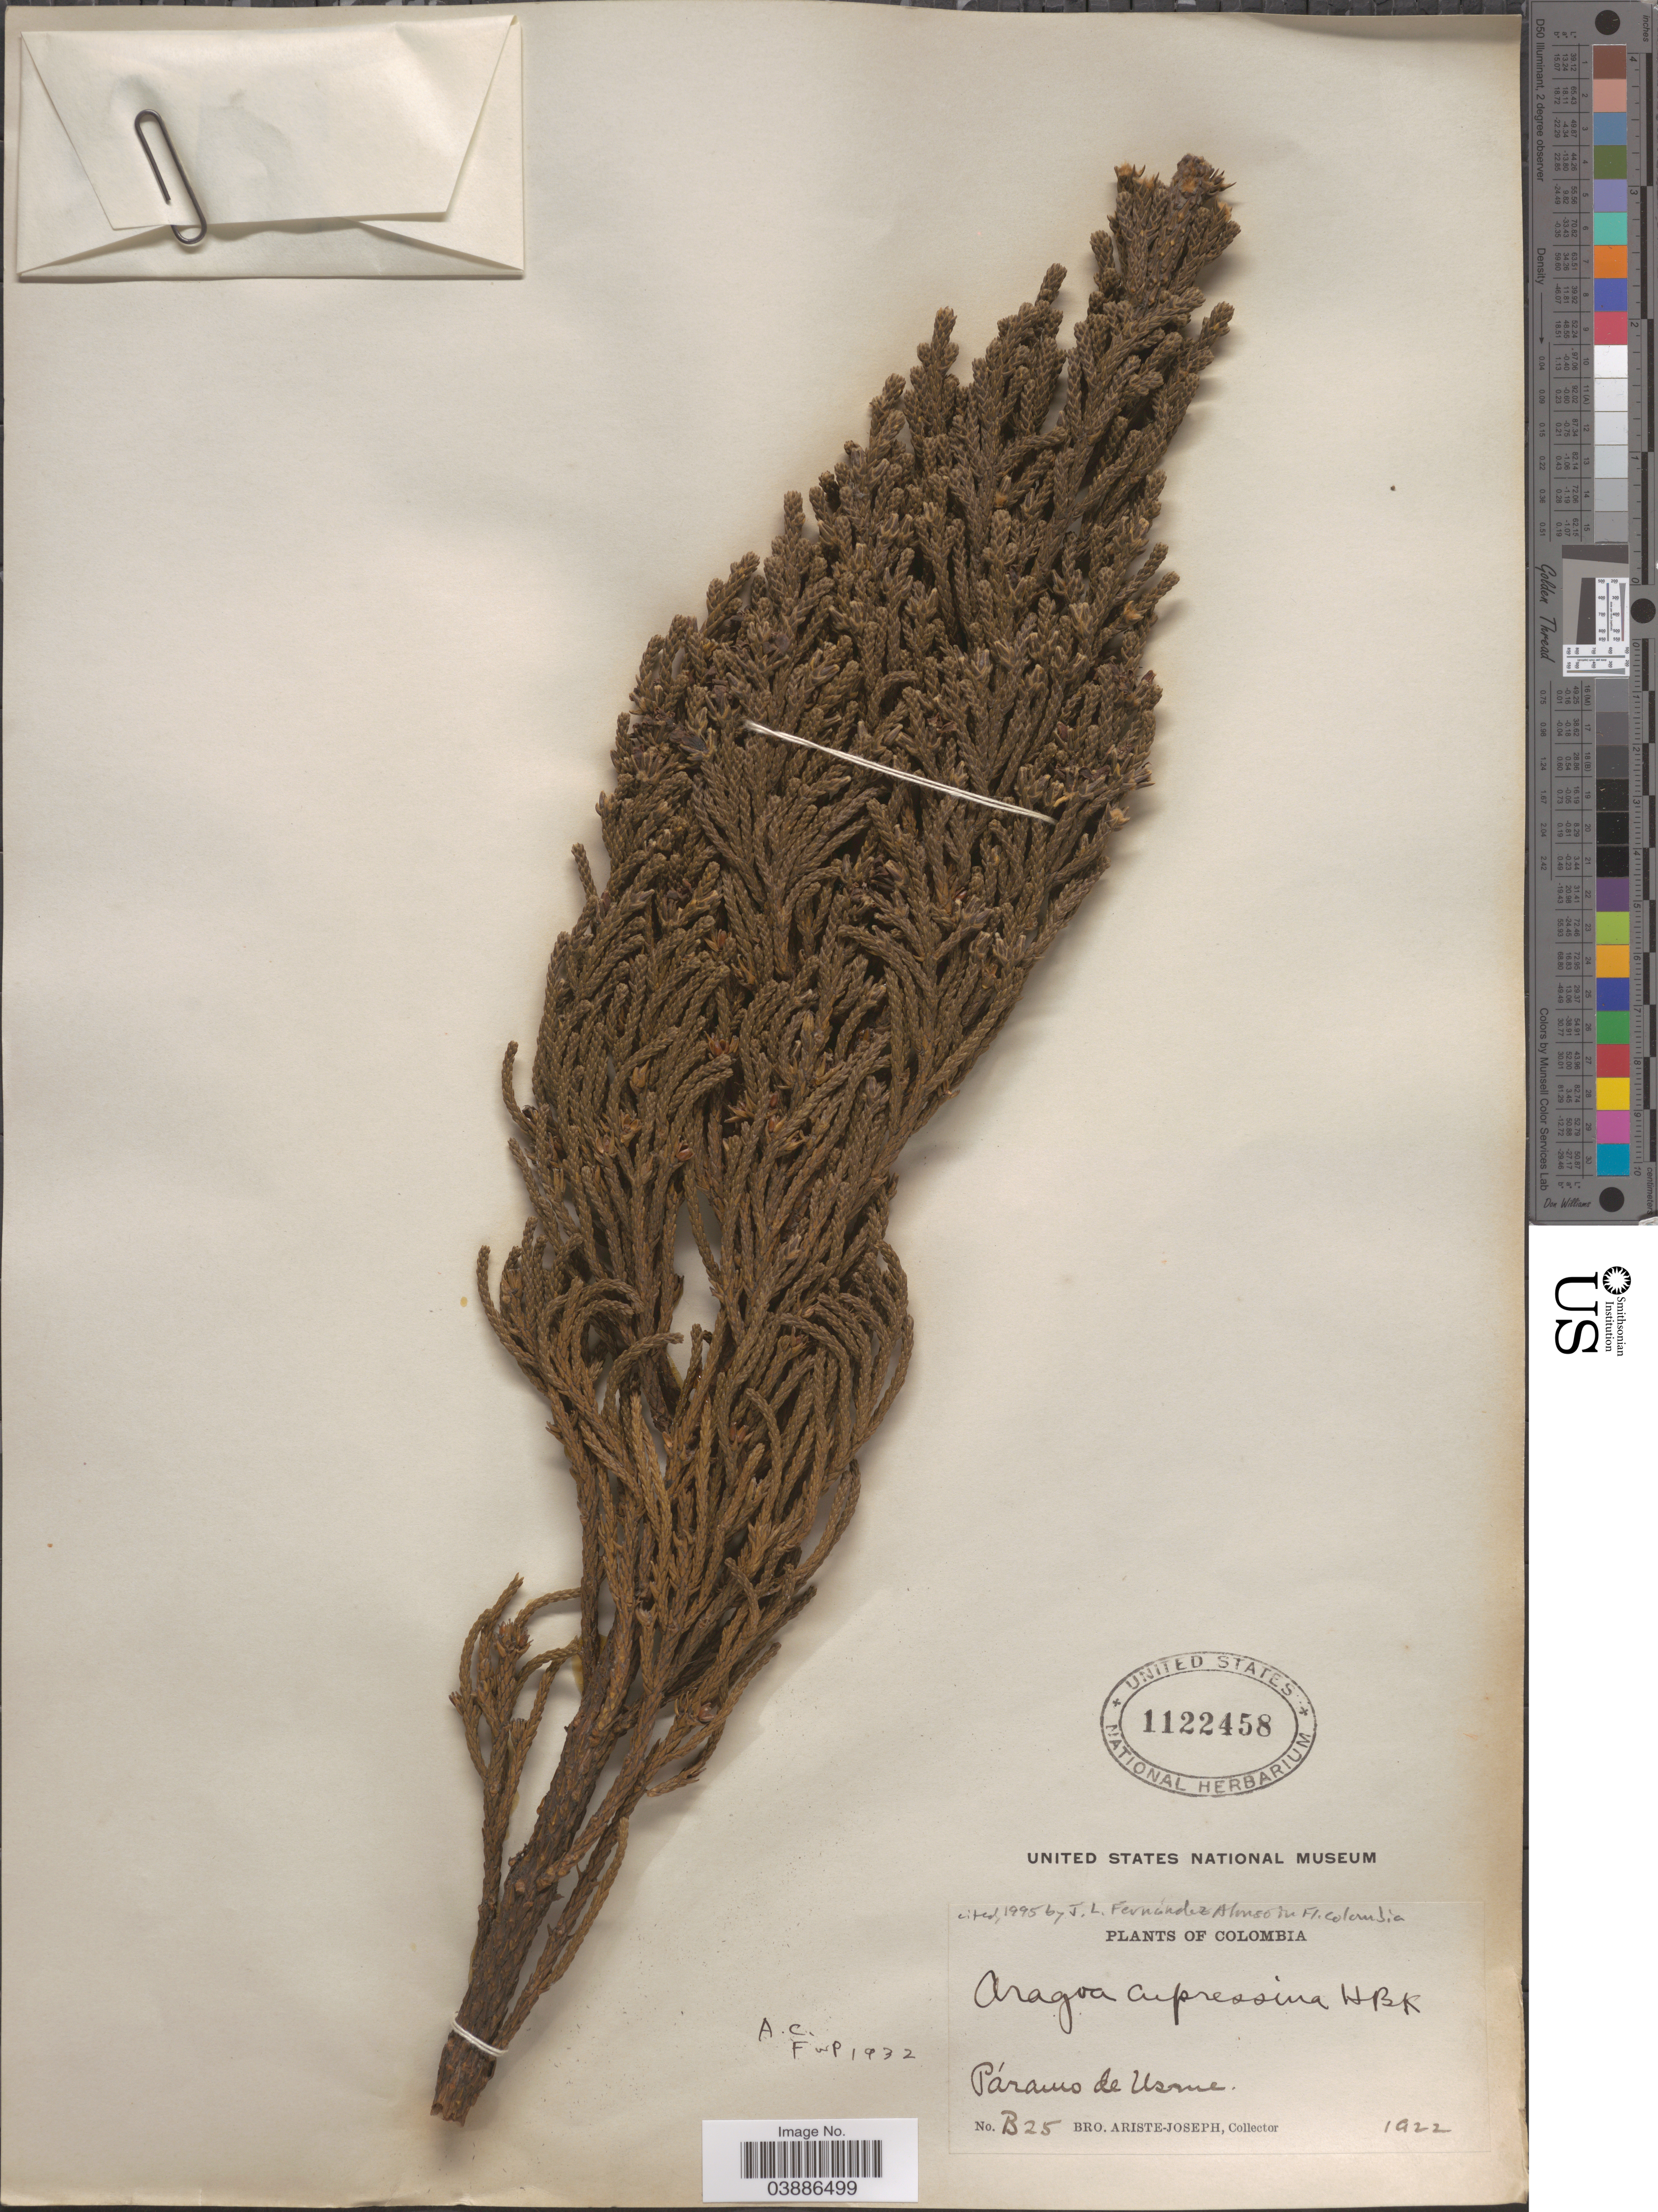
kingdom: Plantae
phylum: Tracheophyta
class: Magnoliopsida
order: Lamiales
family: Plantaginaceae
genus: Aragoa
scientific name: Aragoa cupressina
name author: Kunth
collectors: Bro. Ariste-Joseph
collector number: B25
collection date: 1922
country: Colombia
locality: Páramo de Usme.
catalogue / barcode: US 1122458